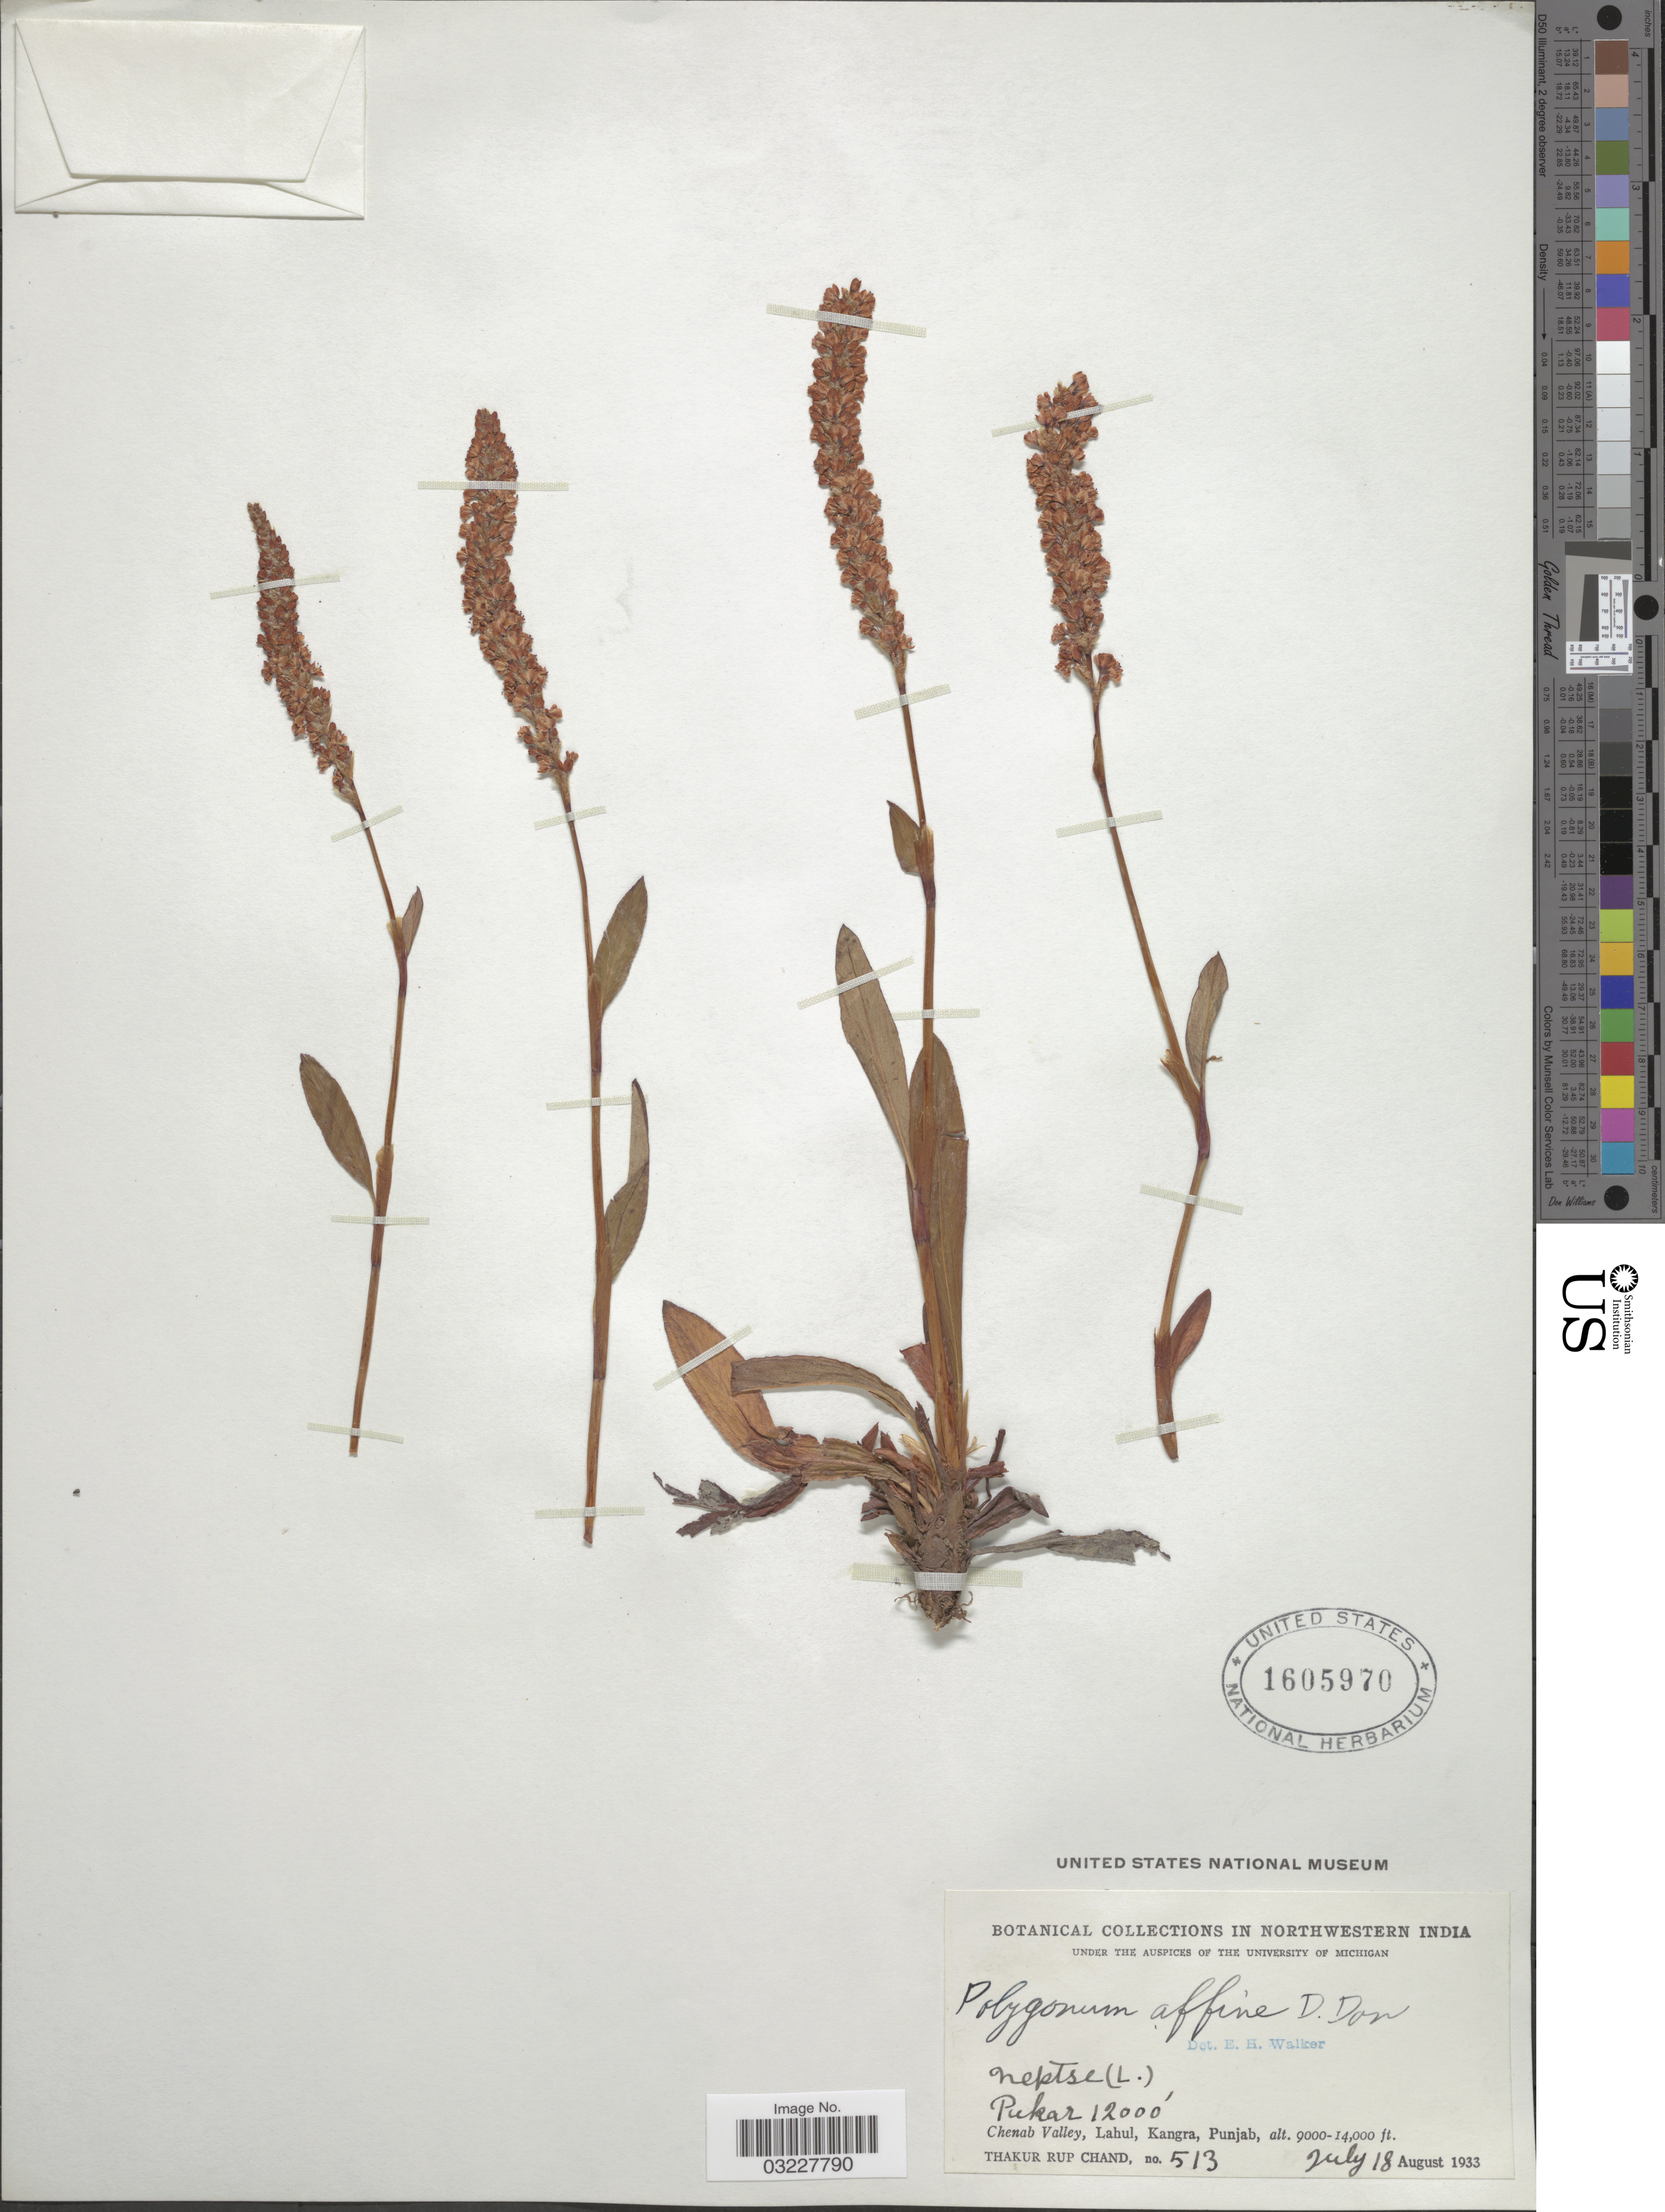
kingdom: Plantae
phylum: Tracheophyta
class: Magnoliopsida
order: Caryophyllales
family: Polygonaceae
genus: Polygonum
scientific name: Polygonum affine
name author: D. Don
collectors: T. R. Chand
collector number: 513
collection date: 1933-07-18/1933-08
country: India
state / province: Punjab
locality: Northwestern India. Pukar. Chenab Valley, Lahul, Kangra.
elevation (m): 3658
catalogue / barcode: US 1605970